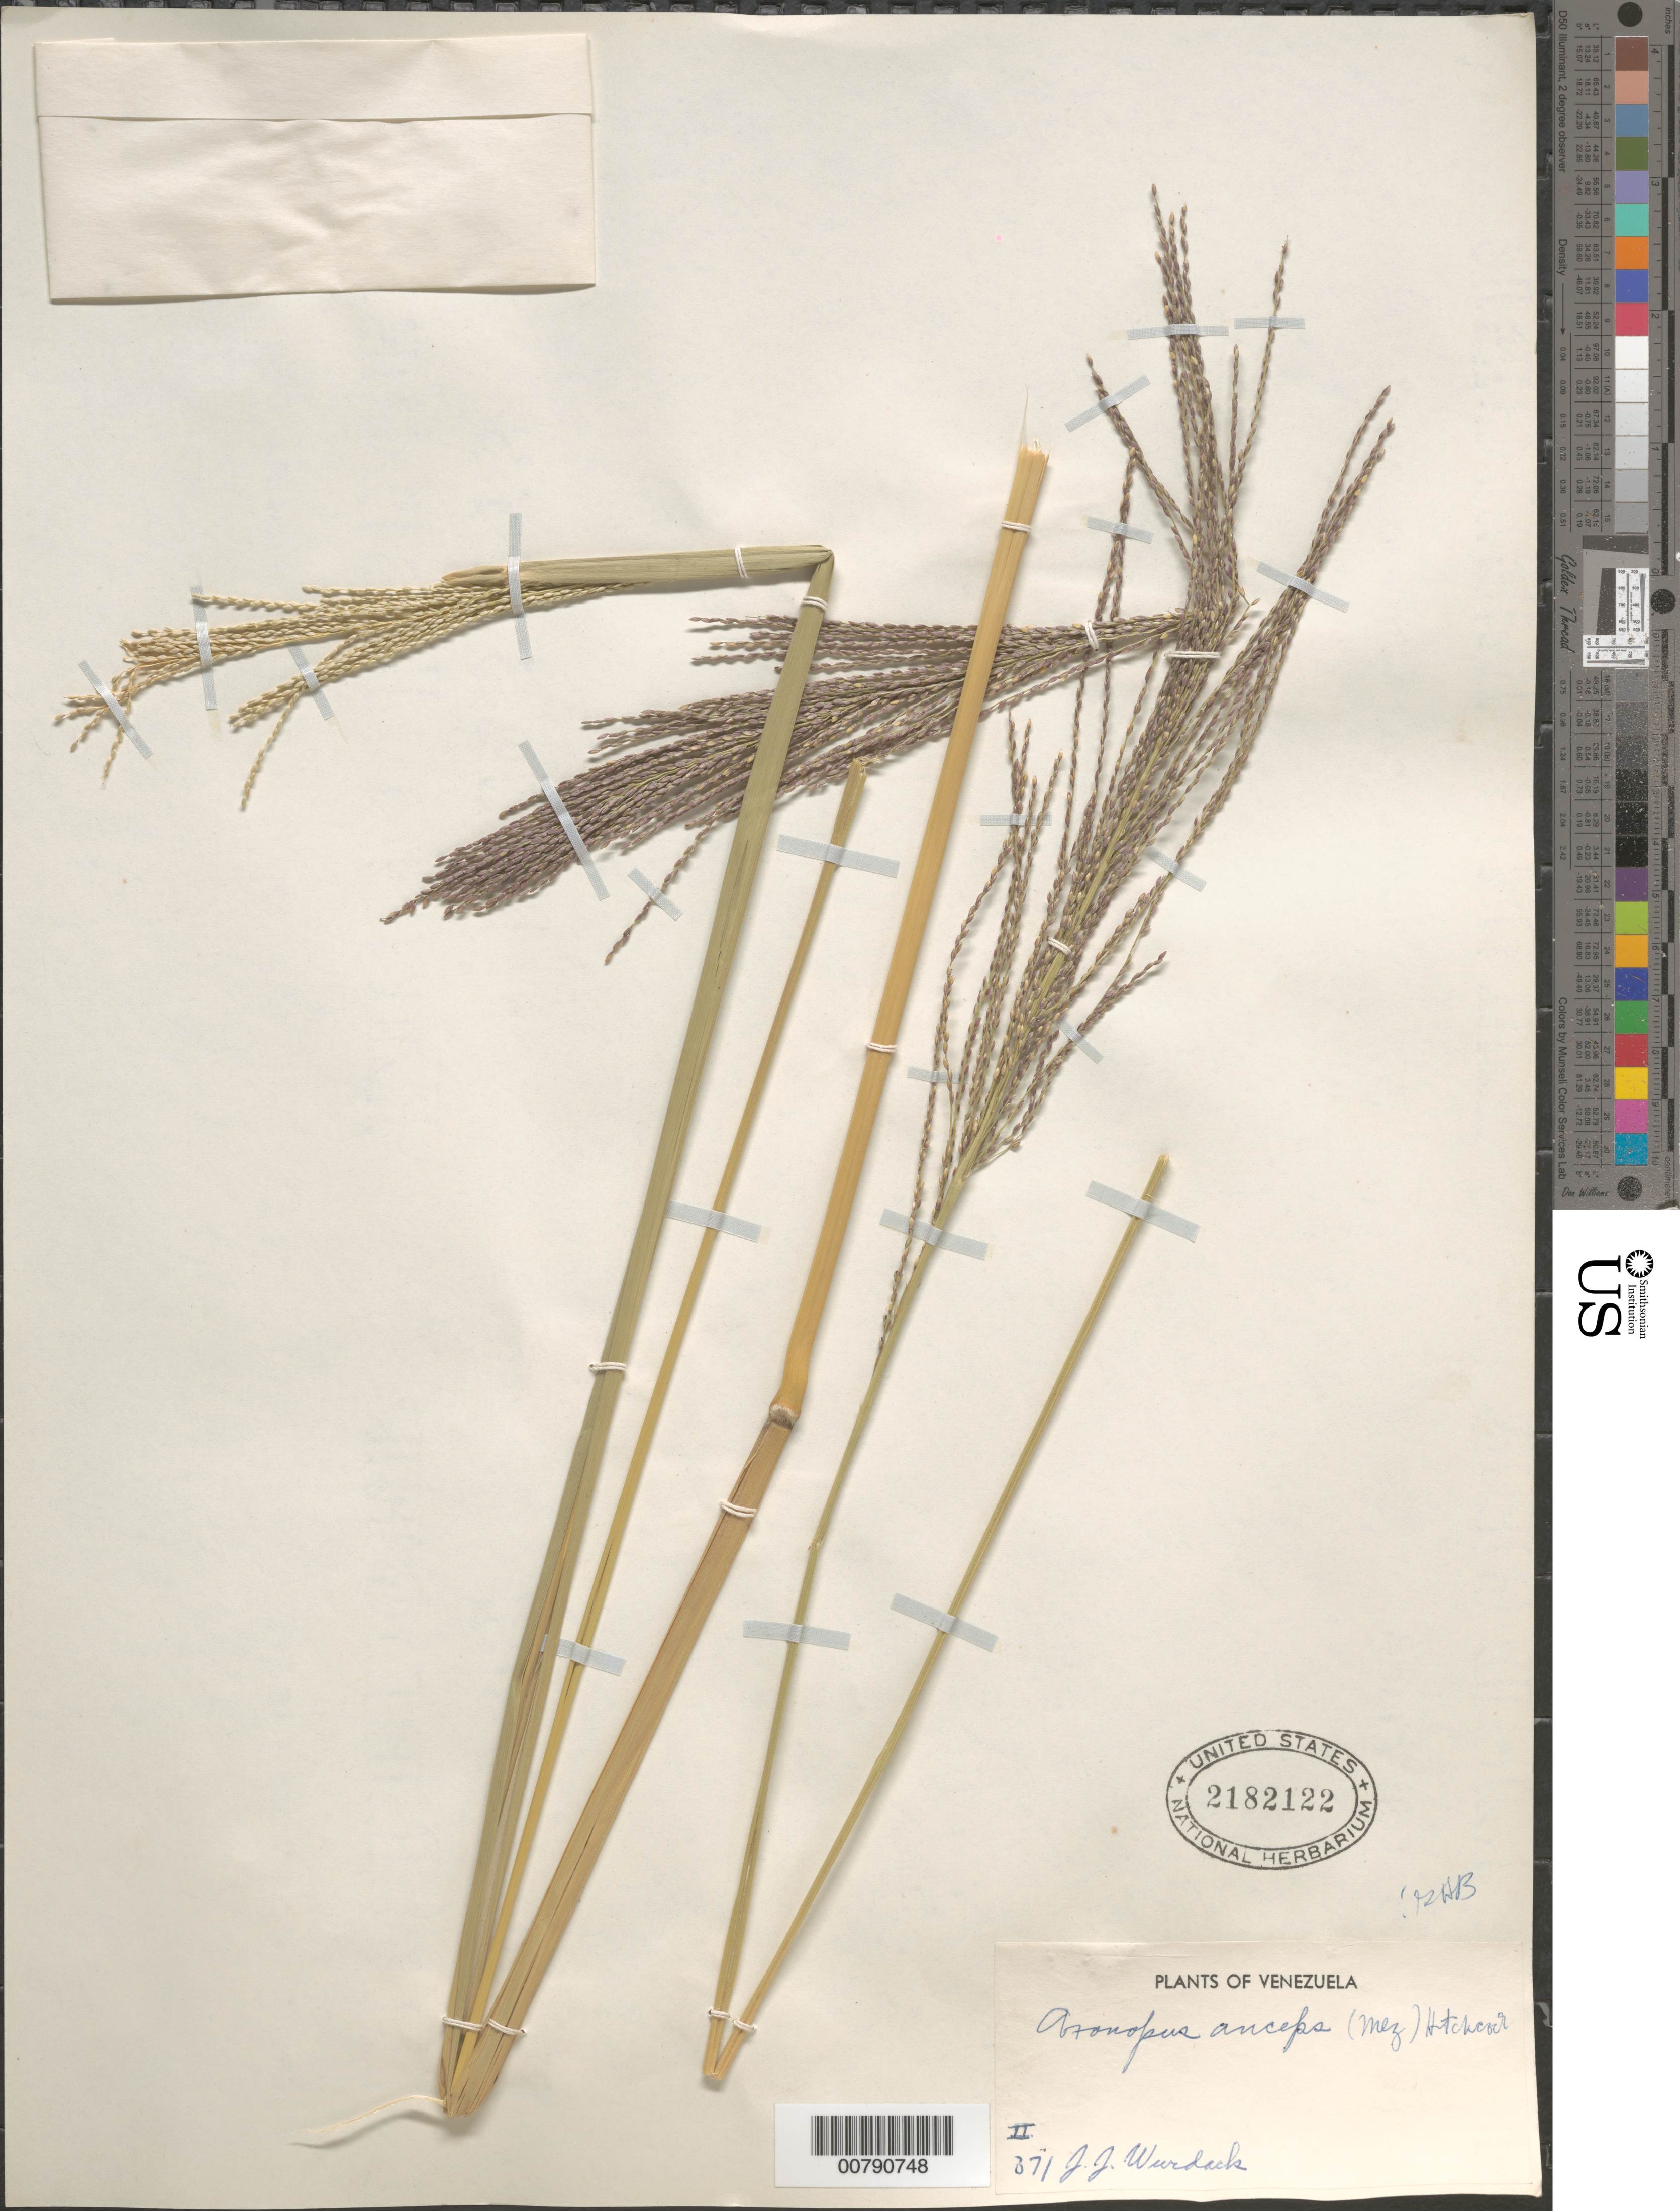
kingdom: Plantae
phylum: Tracheophyta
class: Liliopsida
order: Poales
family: Poaceae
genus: Axonopus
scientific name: Axonopus anceps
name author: (Mez) Hitchc.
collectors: J. J. Wurdack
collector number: II371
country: Venezuela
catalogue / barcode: US 2182122